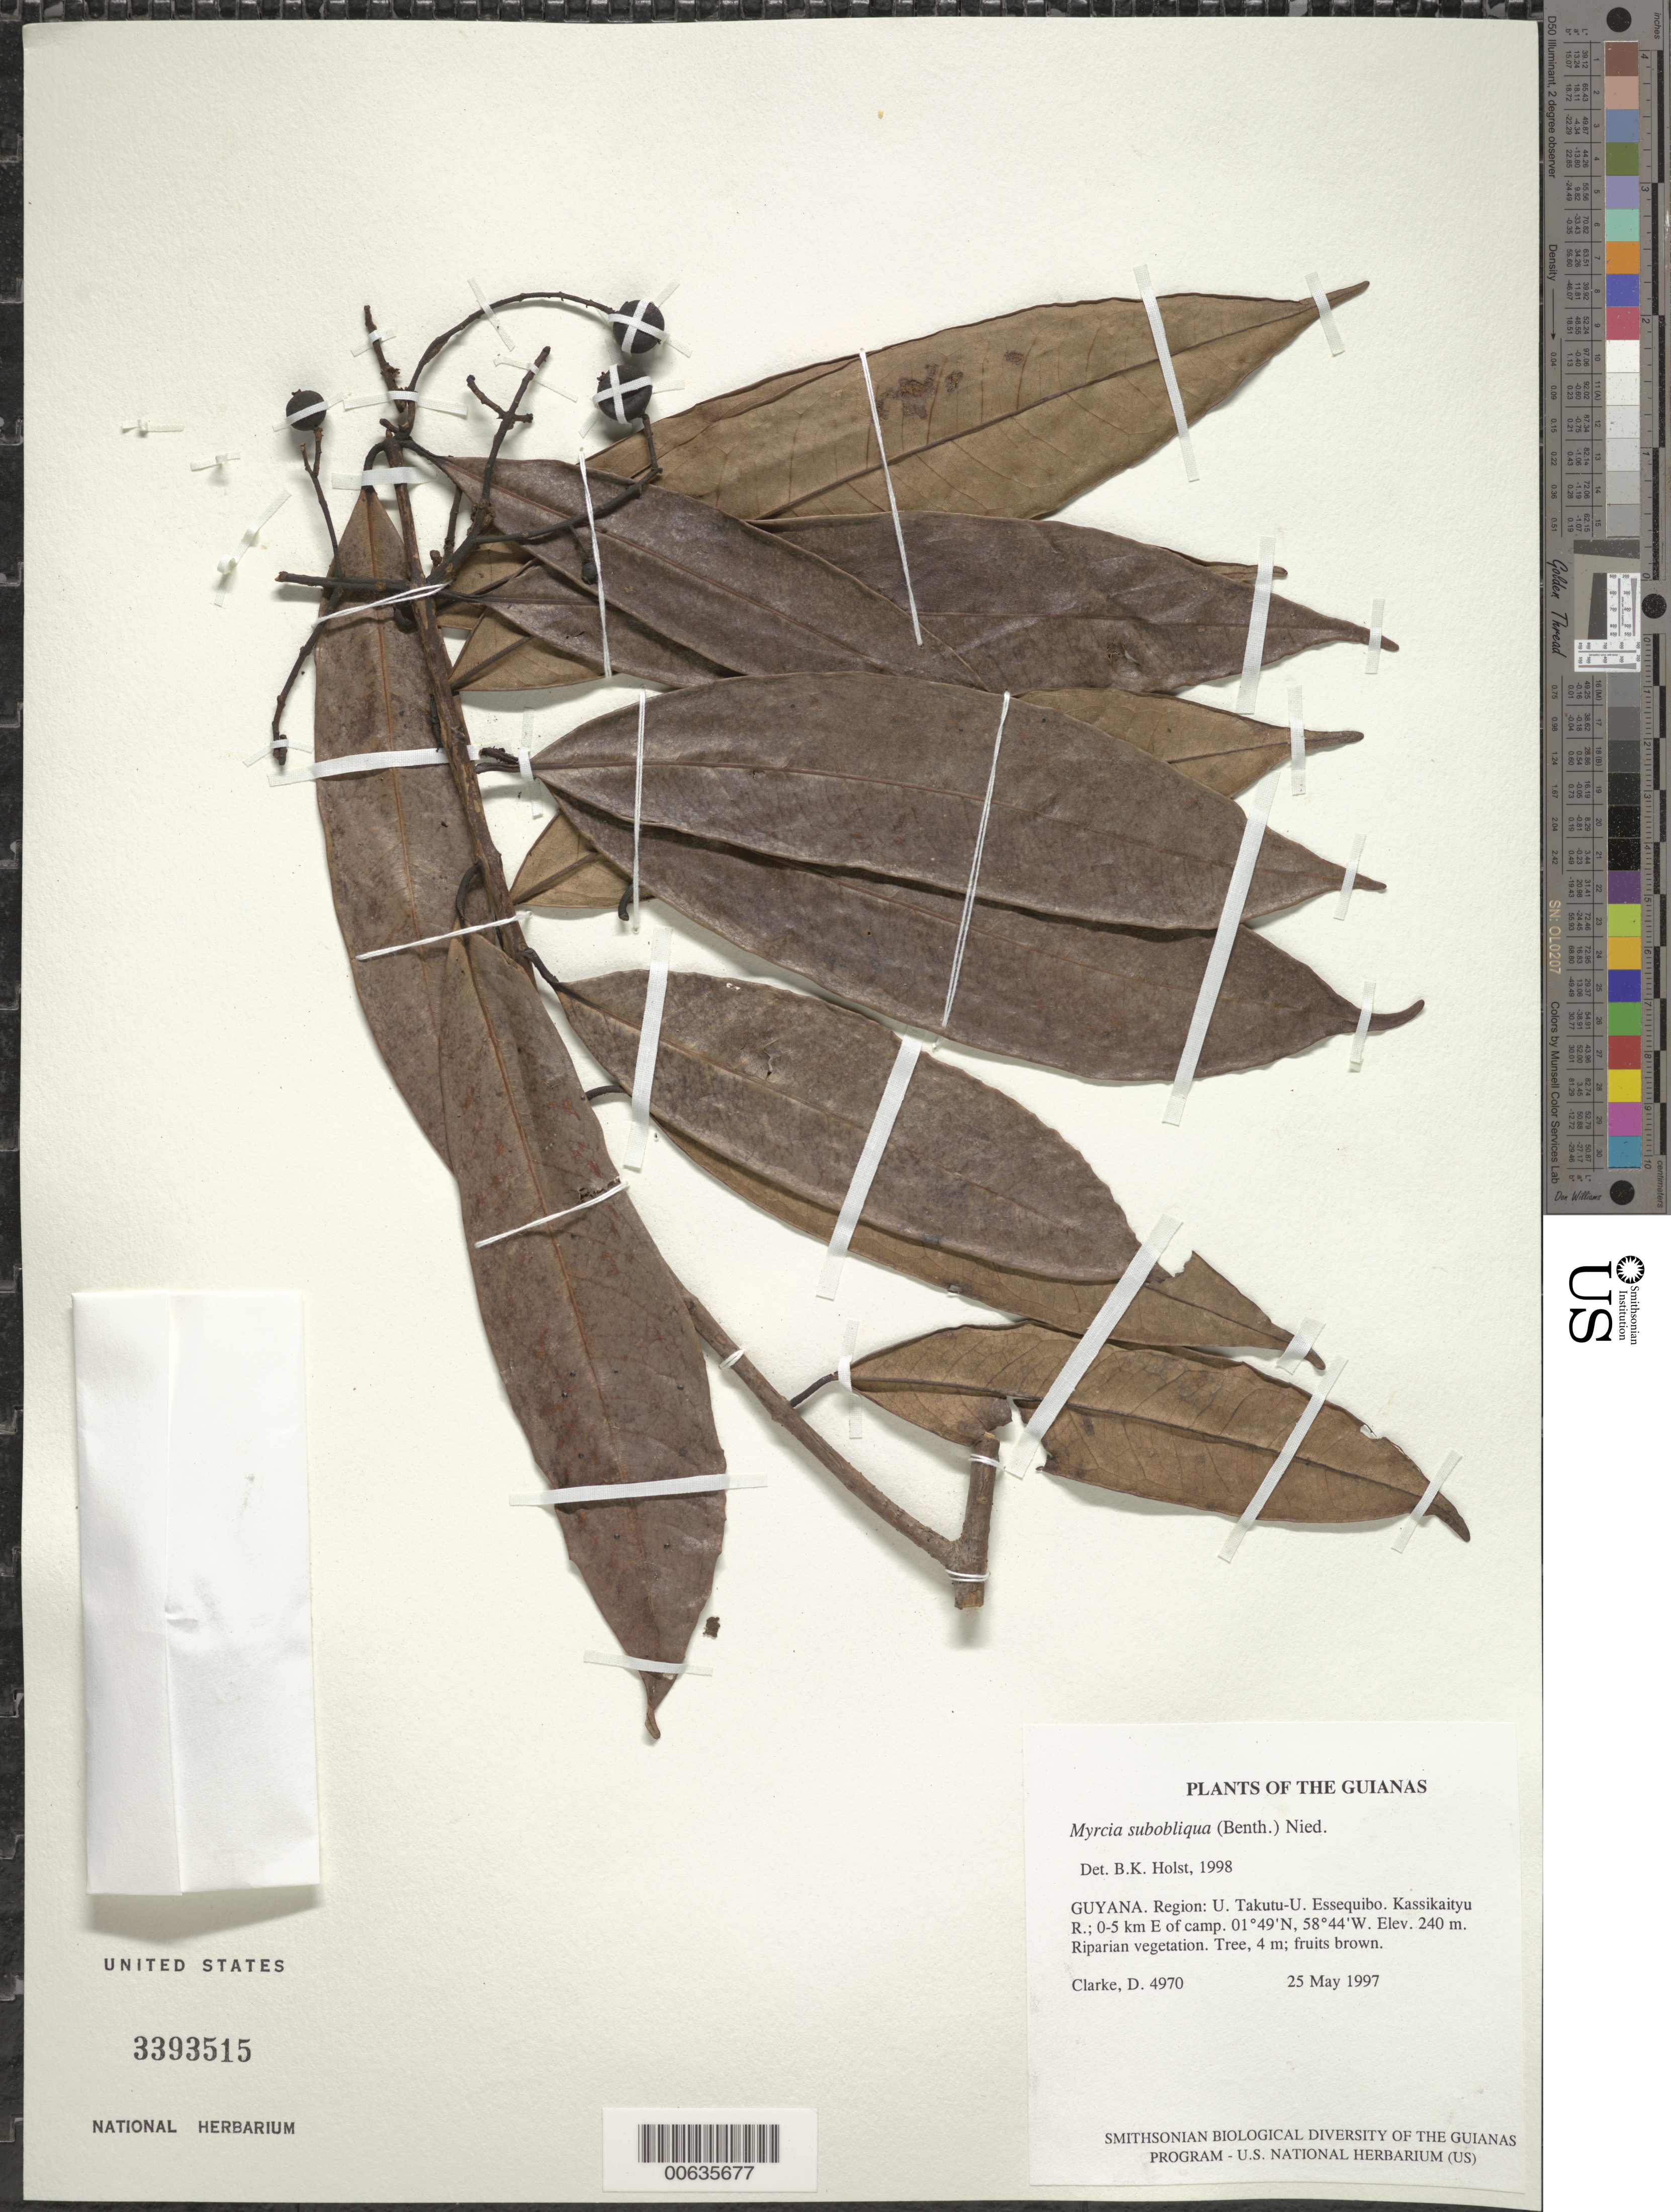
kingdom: Plantae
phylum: Tracheophyta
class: Magnoliopsida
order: Myrtales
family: Myrtaceae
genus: Myrcia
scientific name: Myrcia subobliqua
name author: (Benth.) Neidenzu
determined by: Holst, Bruce K.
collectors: H. D. Clarke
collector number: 4970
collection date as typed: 25 May 1997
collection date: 1997-05-25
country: Guyana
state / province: U. Takutu-U. Essequibo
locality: Kassikaityu R.; 0-5 km E of camp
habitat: Riparian vegetation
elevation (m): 240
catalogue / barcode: US 3393515